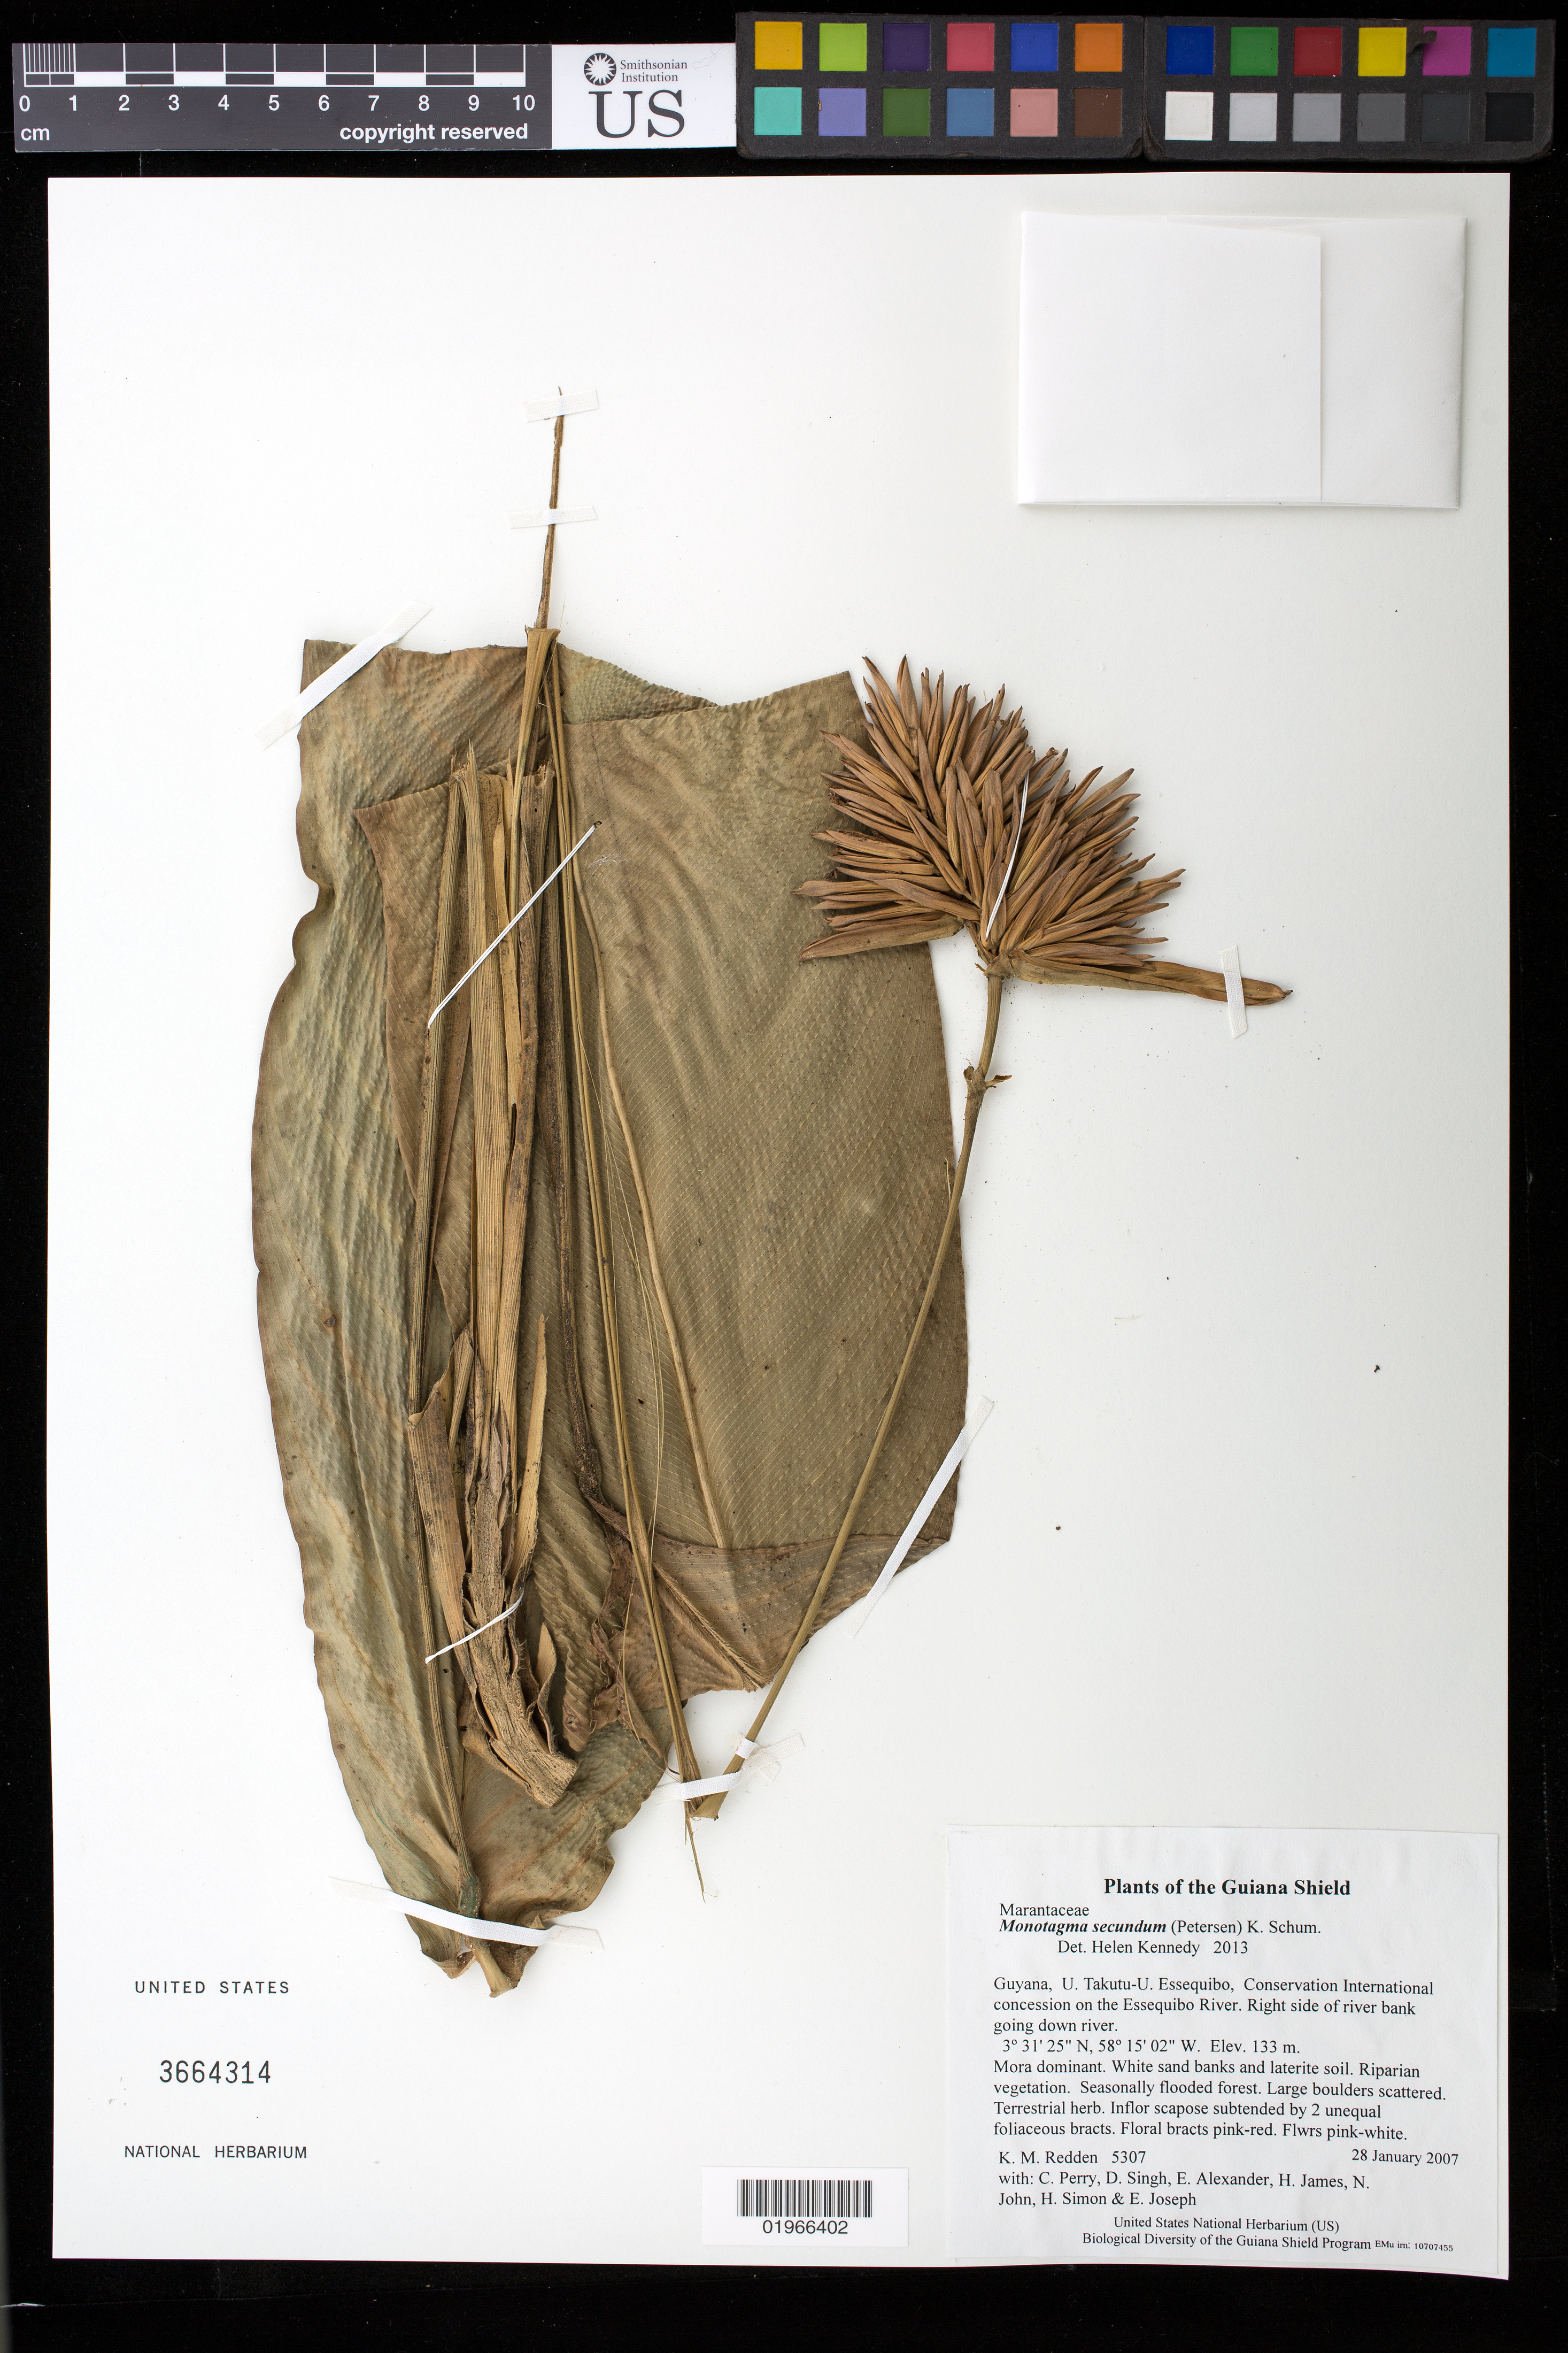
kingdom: Plantae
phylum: Tracheophyta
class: Liliopsida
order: Zingiberales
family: Marantaceae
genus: Monotagma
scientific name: Monotagma secundum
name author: (Petersen) K. Schum.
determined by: Kennedy, Helen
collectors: K. M. Redden, C. Perry, D. Singh, E. Alexander, H. James, N. John, H. Simon & E. Joseph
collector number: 5307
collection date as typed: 28 January 2007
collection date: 2007-01-28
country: Guyana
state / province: U. Takutu-U. Essequibo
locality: Conservation International concession on the Essequibo River. Right side of river bank going down river.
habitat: Mora dominant. White sand banks and laterite soil. Riparian vegetation. Seasonally flooded forest. Large boulders scattered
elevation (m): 133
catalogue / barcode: US 3664314